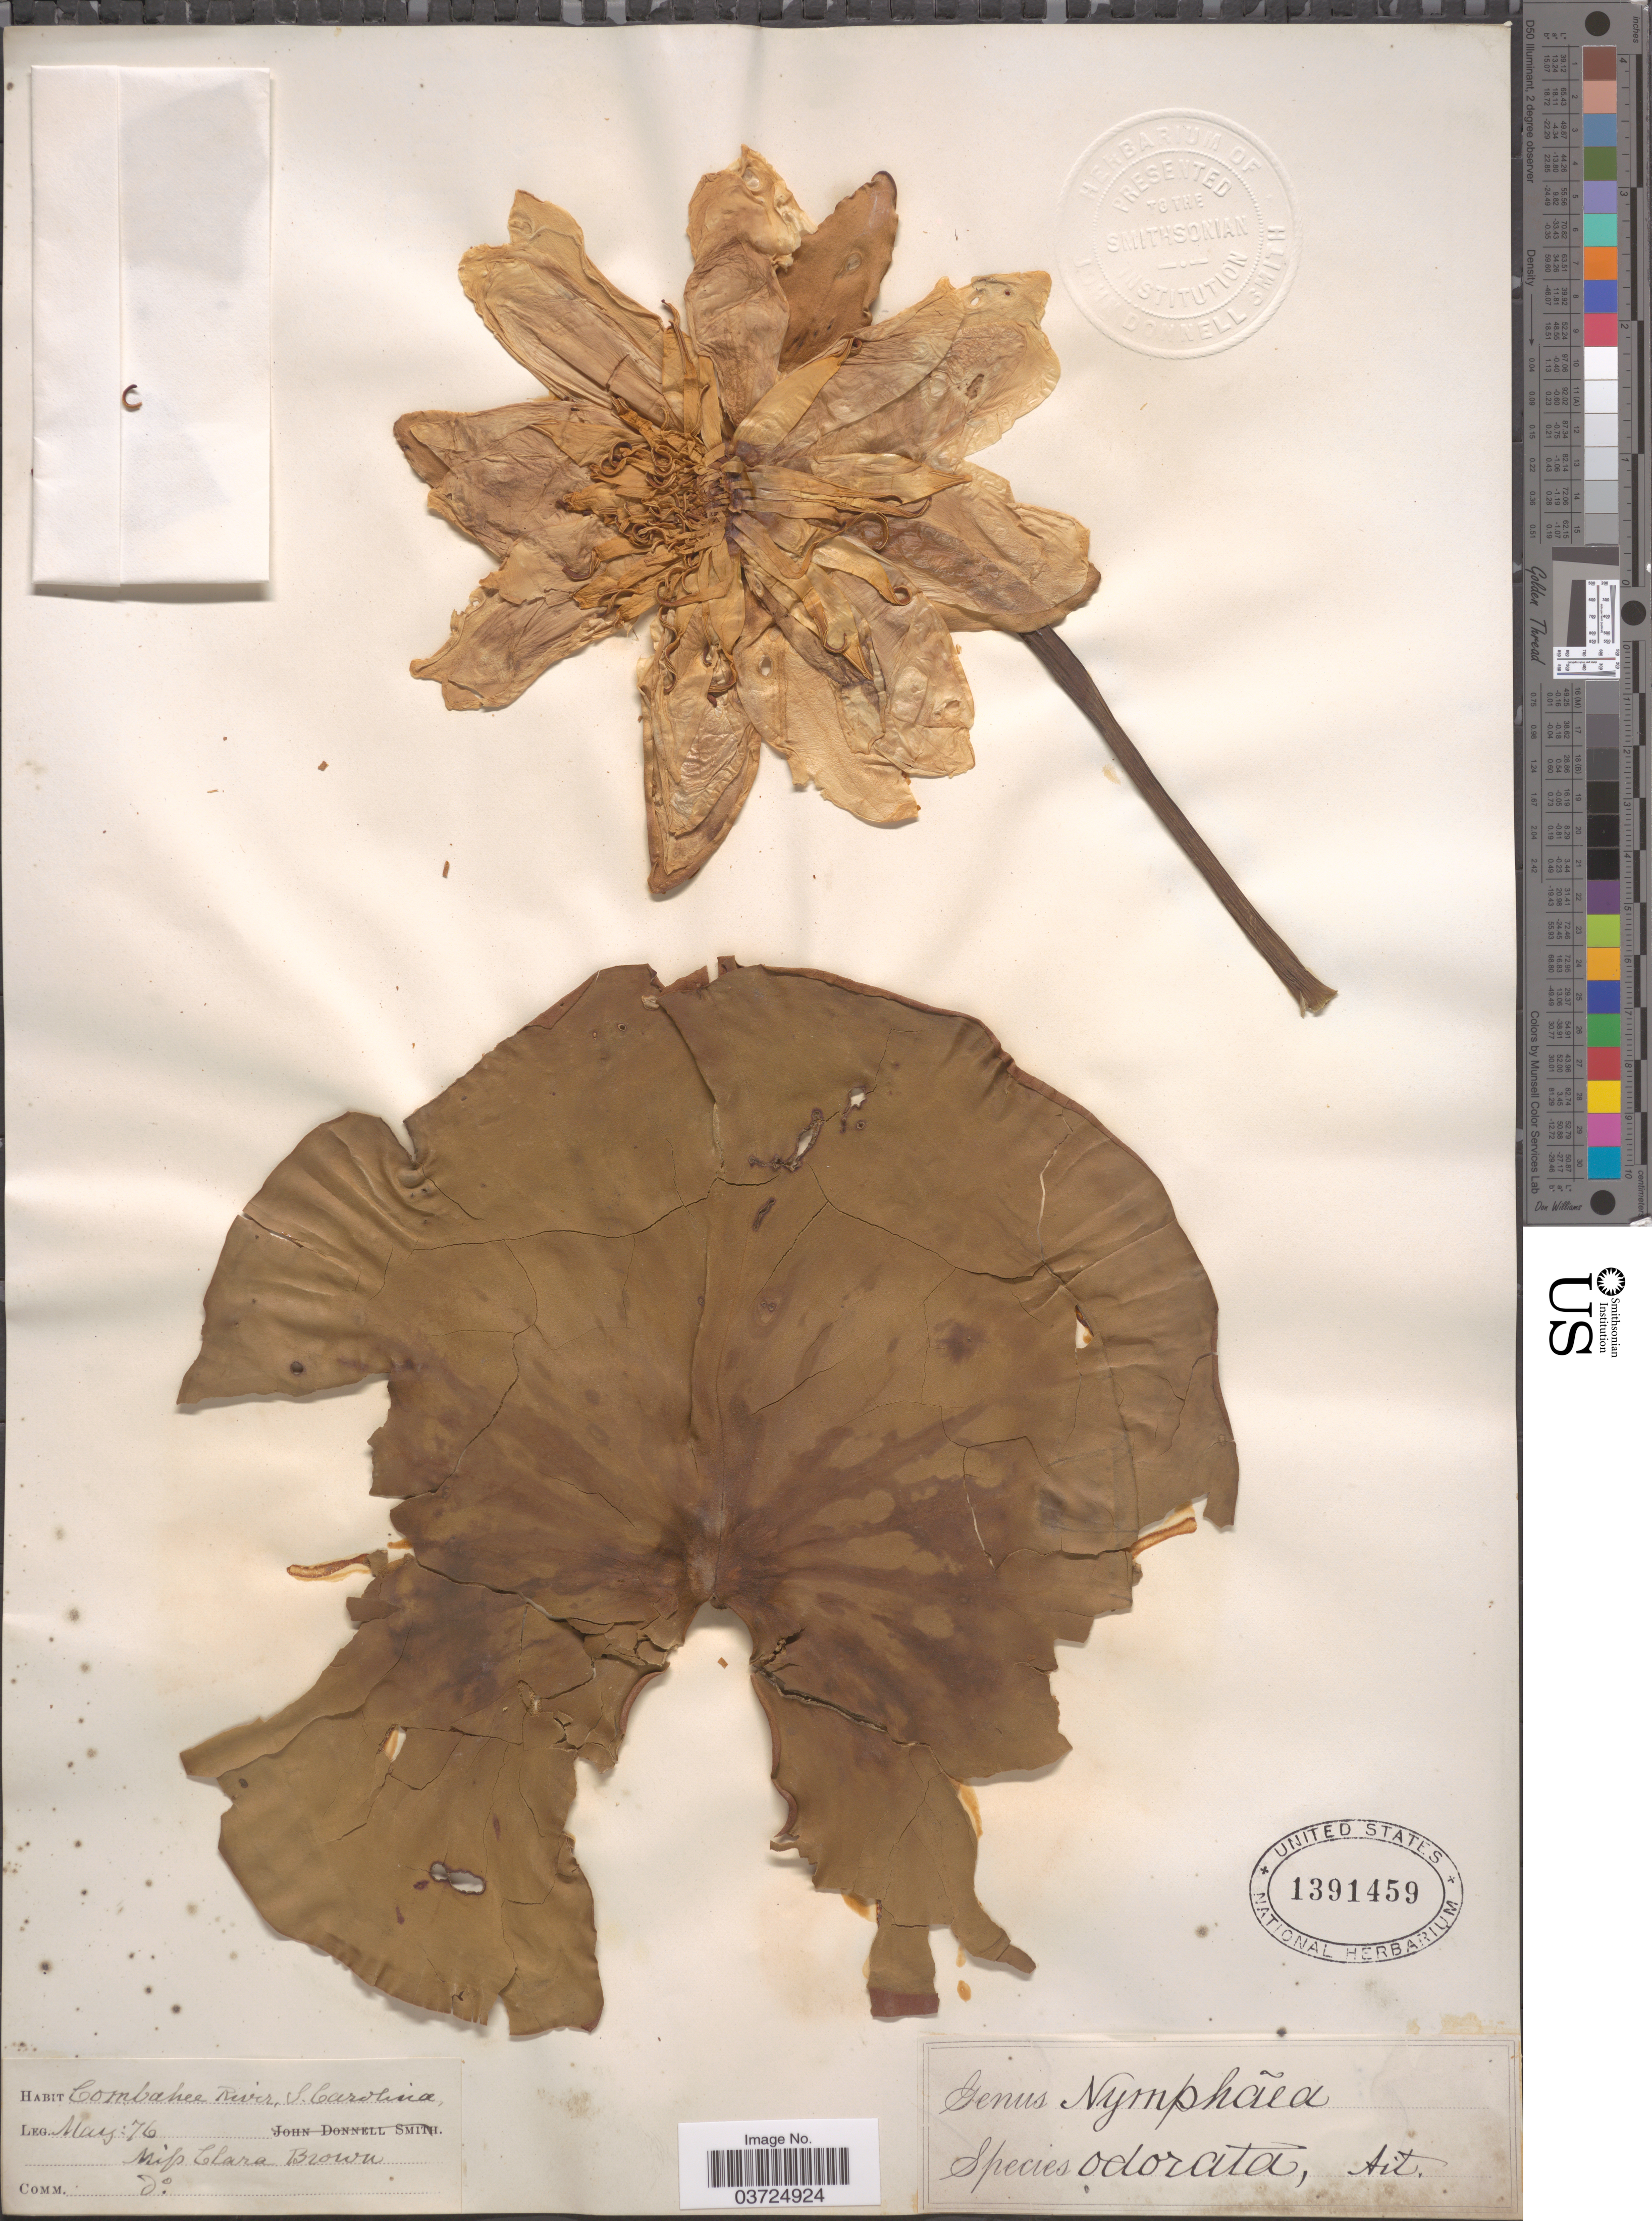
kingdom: Plantae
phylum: Tracheophyta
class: Magnoliopsida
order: Nymphaeales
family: Nymphaeaceae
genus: Nymphaea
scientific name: Nymphaea odorata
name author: Aiton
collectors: C. Brown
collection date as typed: Transcribed d/m/y: /5/76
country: United States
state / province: South Carolina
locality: Combahee River.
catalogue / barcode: US 1391459